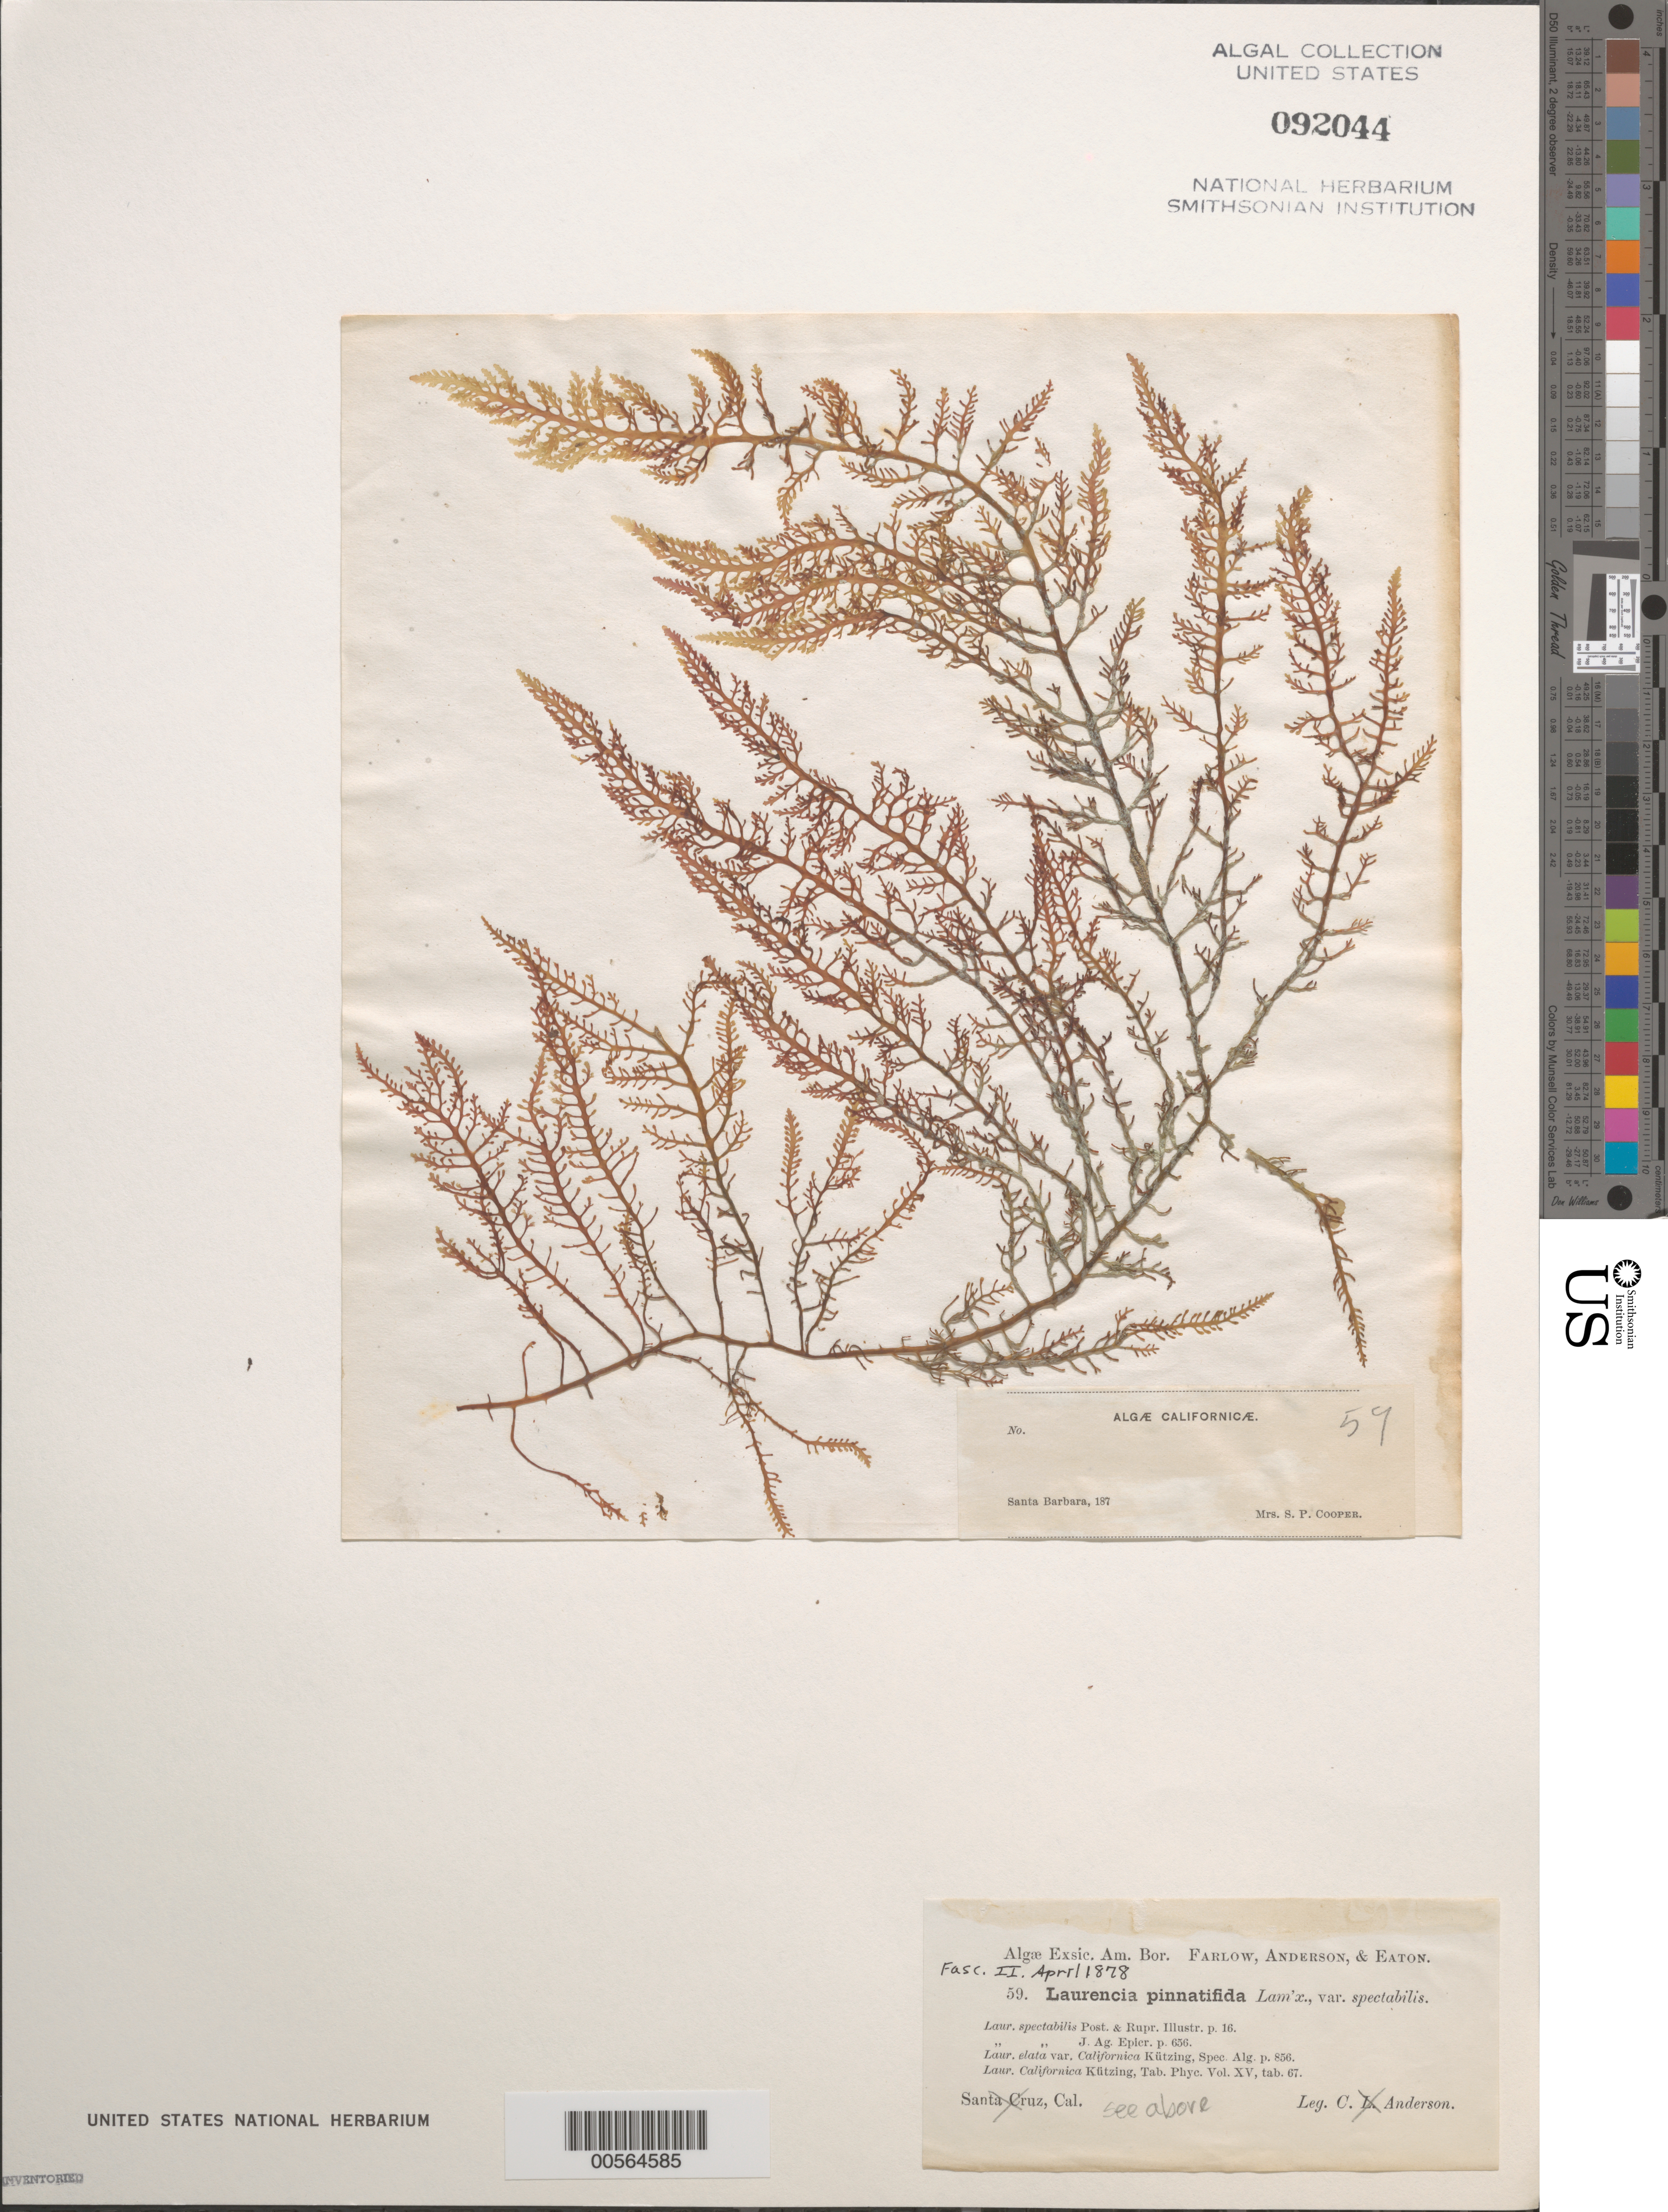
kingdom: Plantae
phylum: Rhodophyta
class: Florideophyceae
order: Ceramiales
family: Rhodomelaceae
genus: Osmundea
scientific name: Osmundea pinnatifida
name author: (Huds.) Stackh.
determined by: Algae name updating Project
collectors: S. Cooper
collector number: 59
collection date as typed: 187-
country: United States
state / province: California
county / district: Santa Barbara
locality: Santa Barbara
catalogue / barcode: US 92044